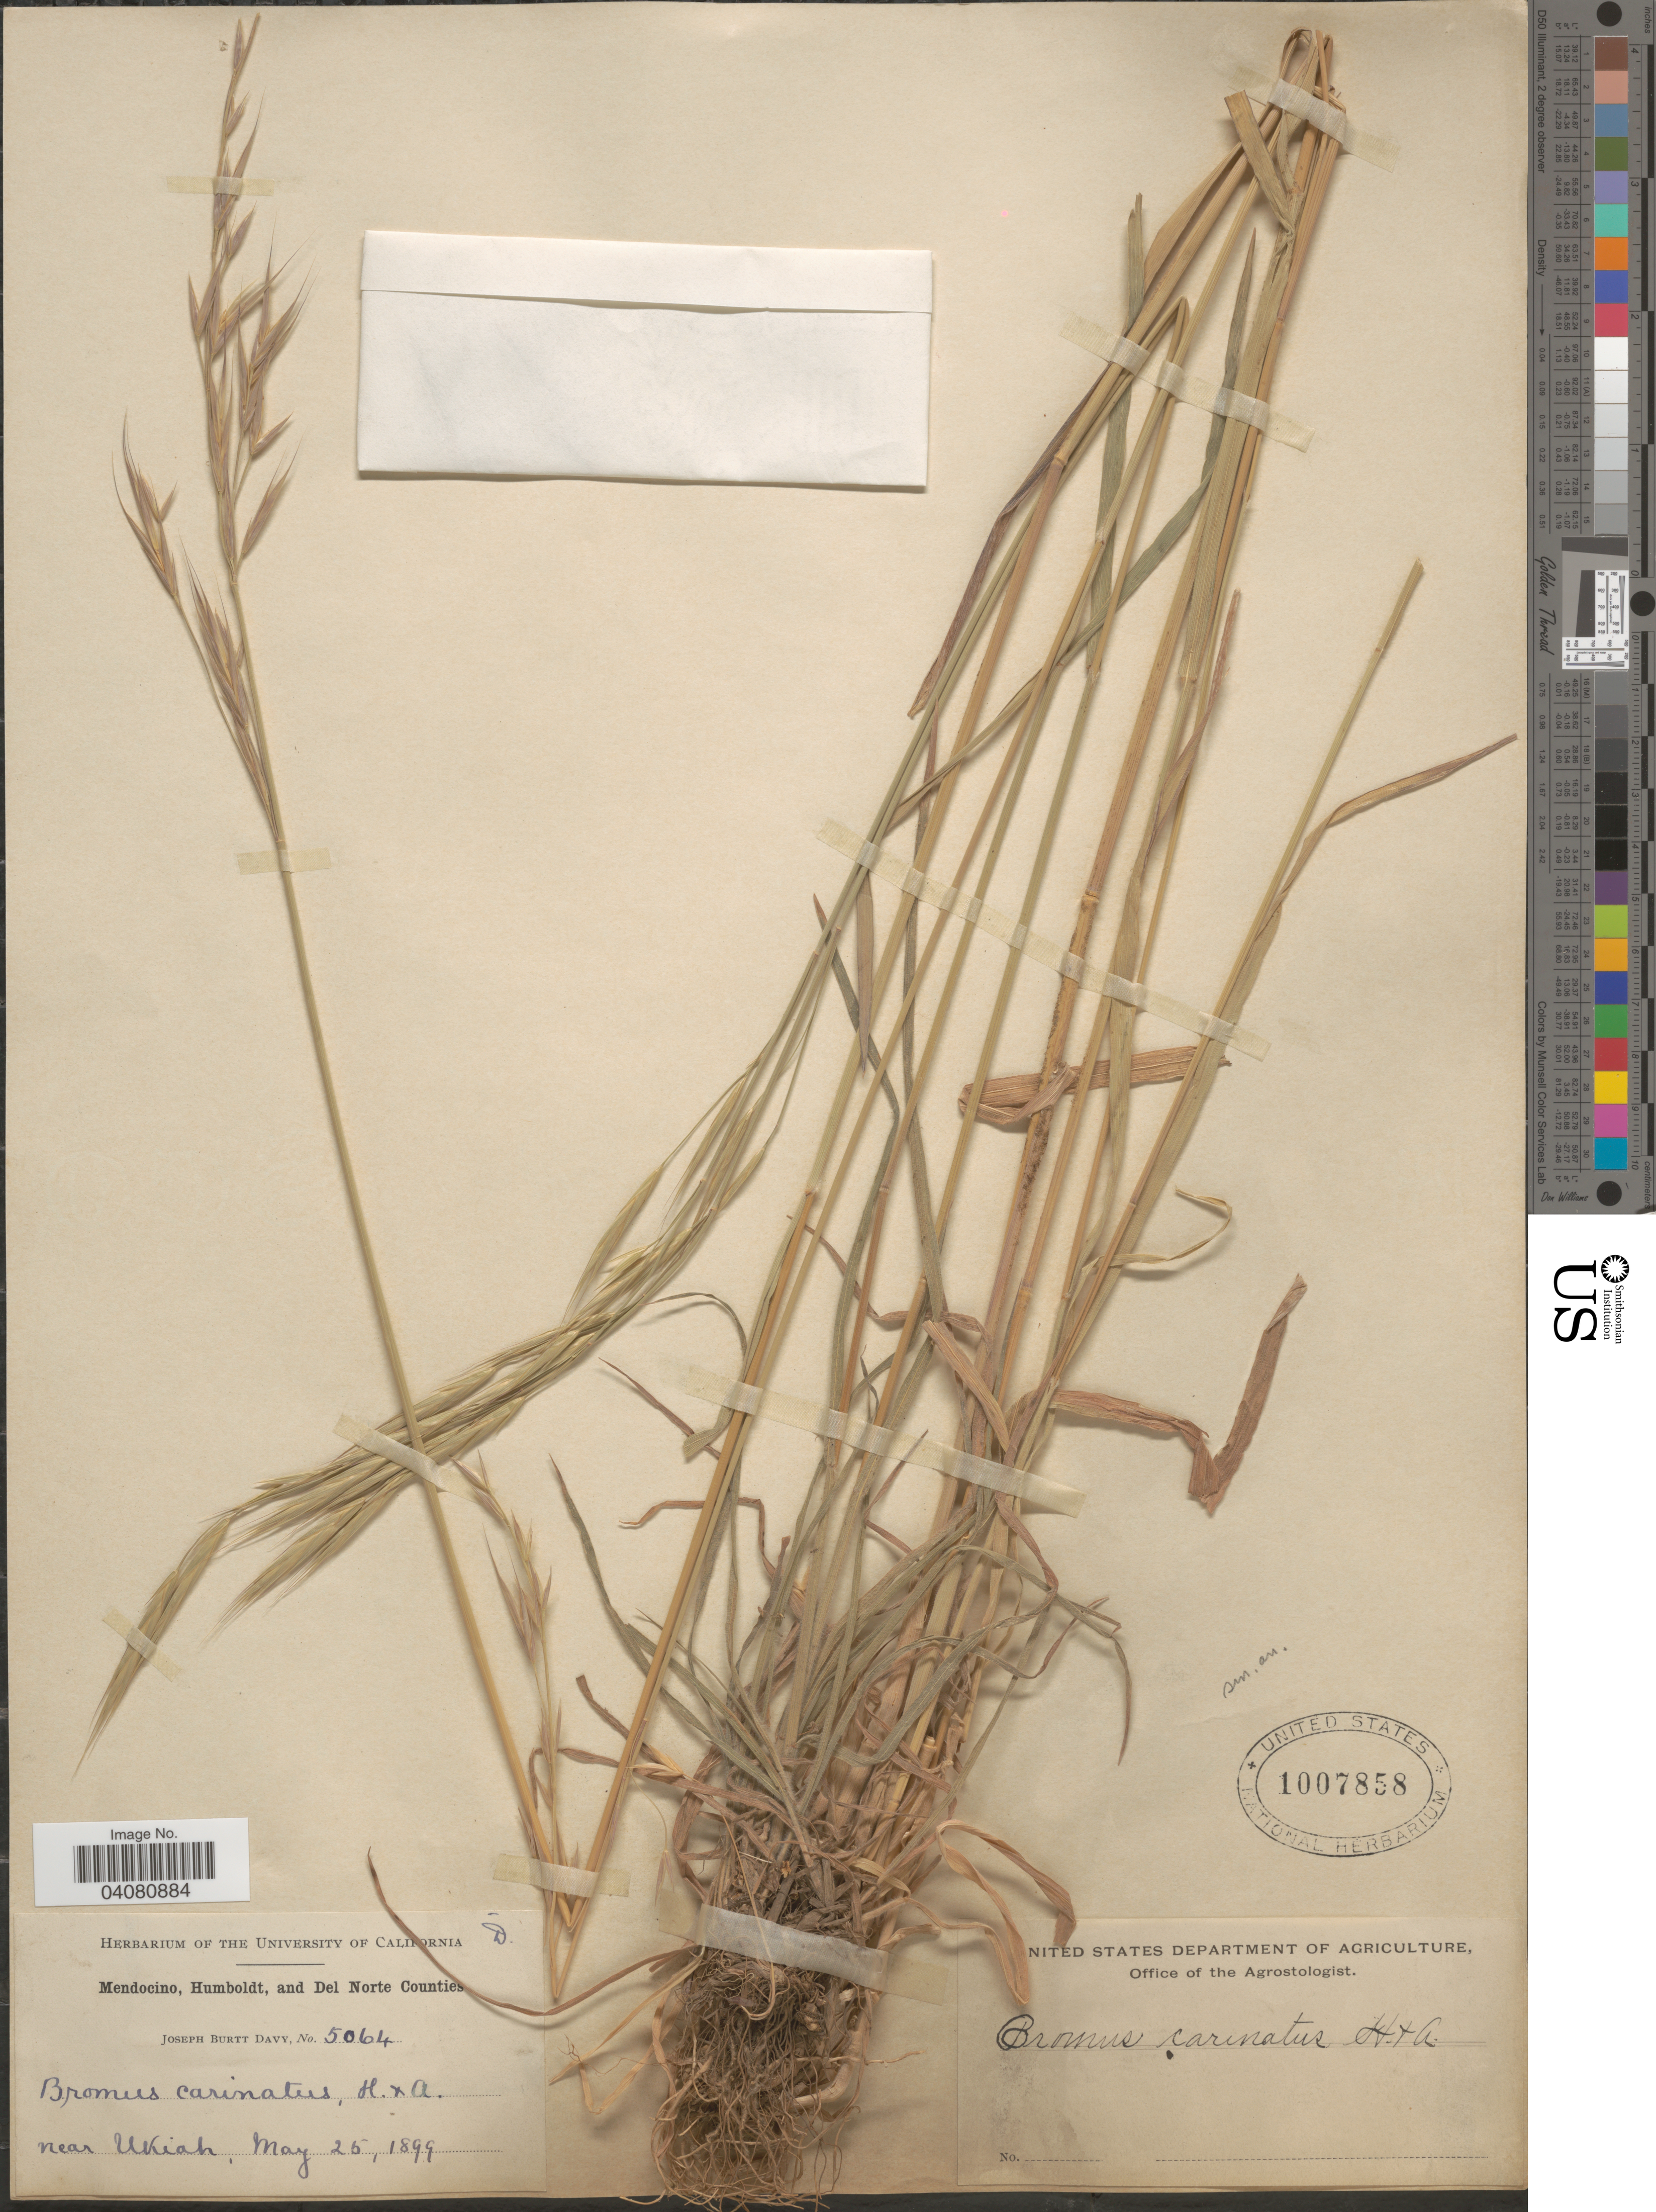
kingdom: Plantae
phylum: Tracheophyta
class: Liliopsida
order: Poales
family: Poaceae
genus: Bromus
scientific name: Bromus carinatus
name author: Hook. & Arn.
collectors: J. Burtt Davy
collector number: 5064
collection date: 1899-05-25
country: United States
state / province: California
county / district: Mendocino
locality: Mendocino, Humboldt, and Del Norte Counties. Near Ukiah.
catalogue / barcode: US 1007858